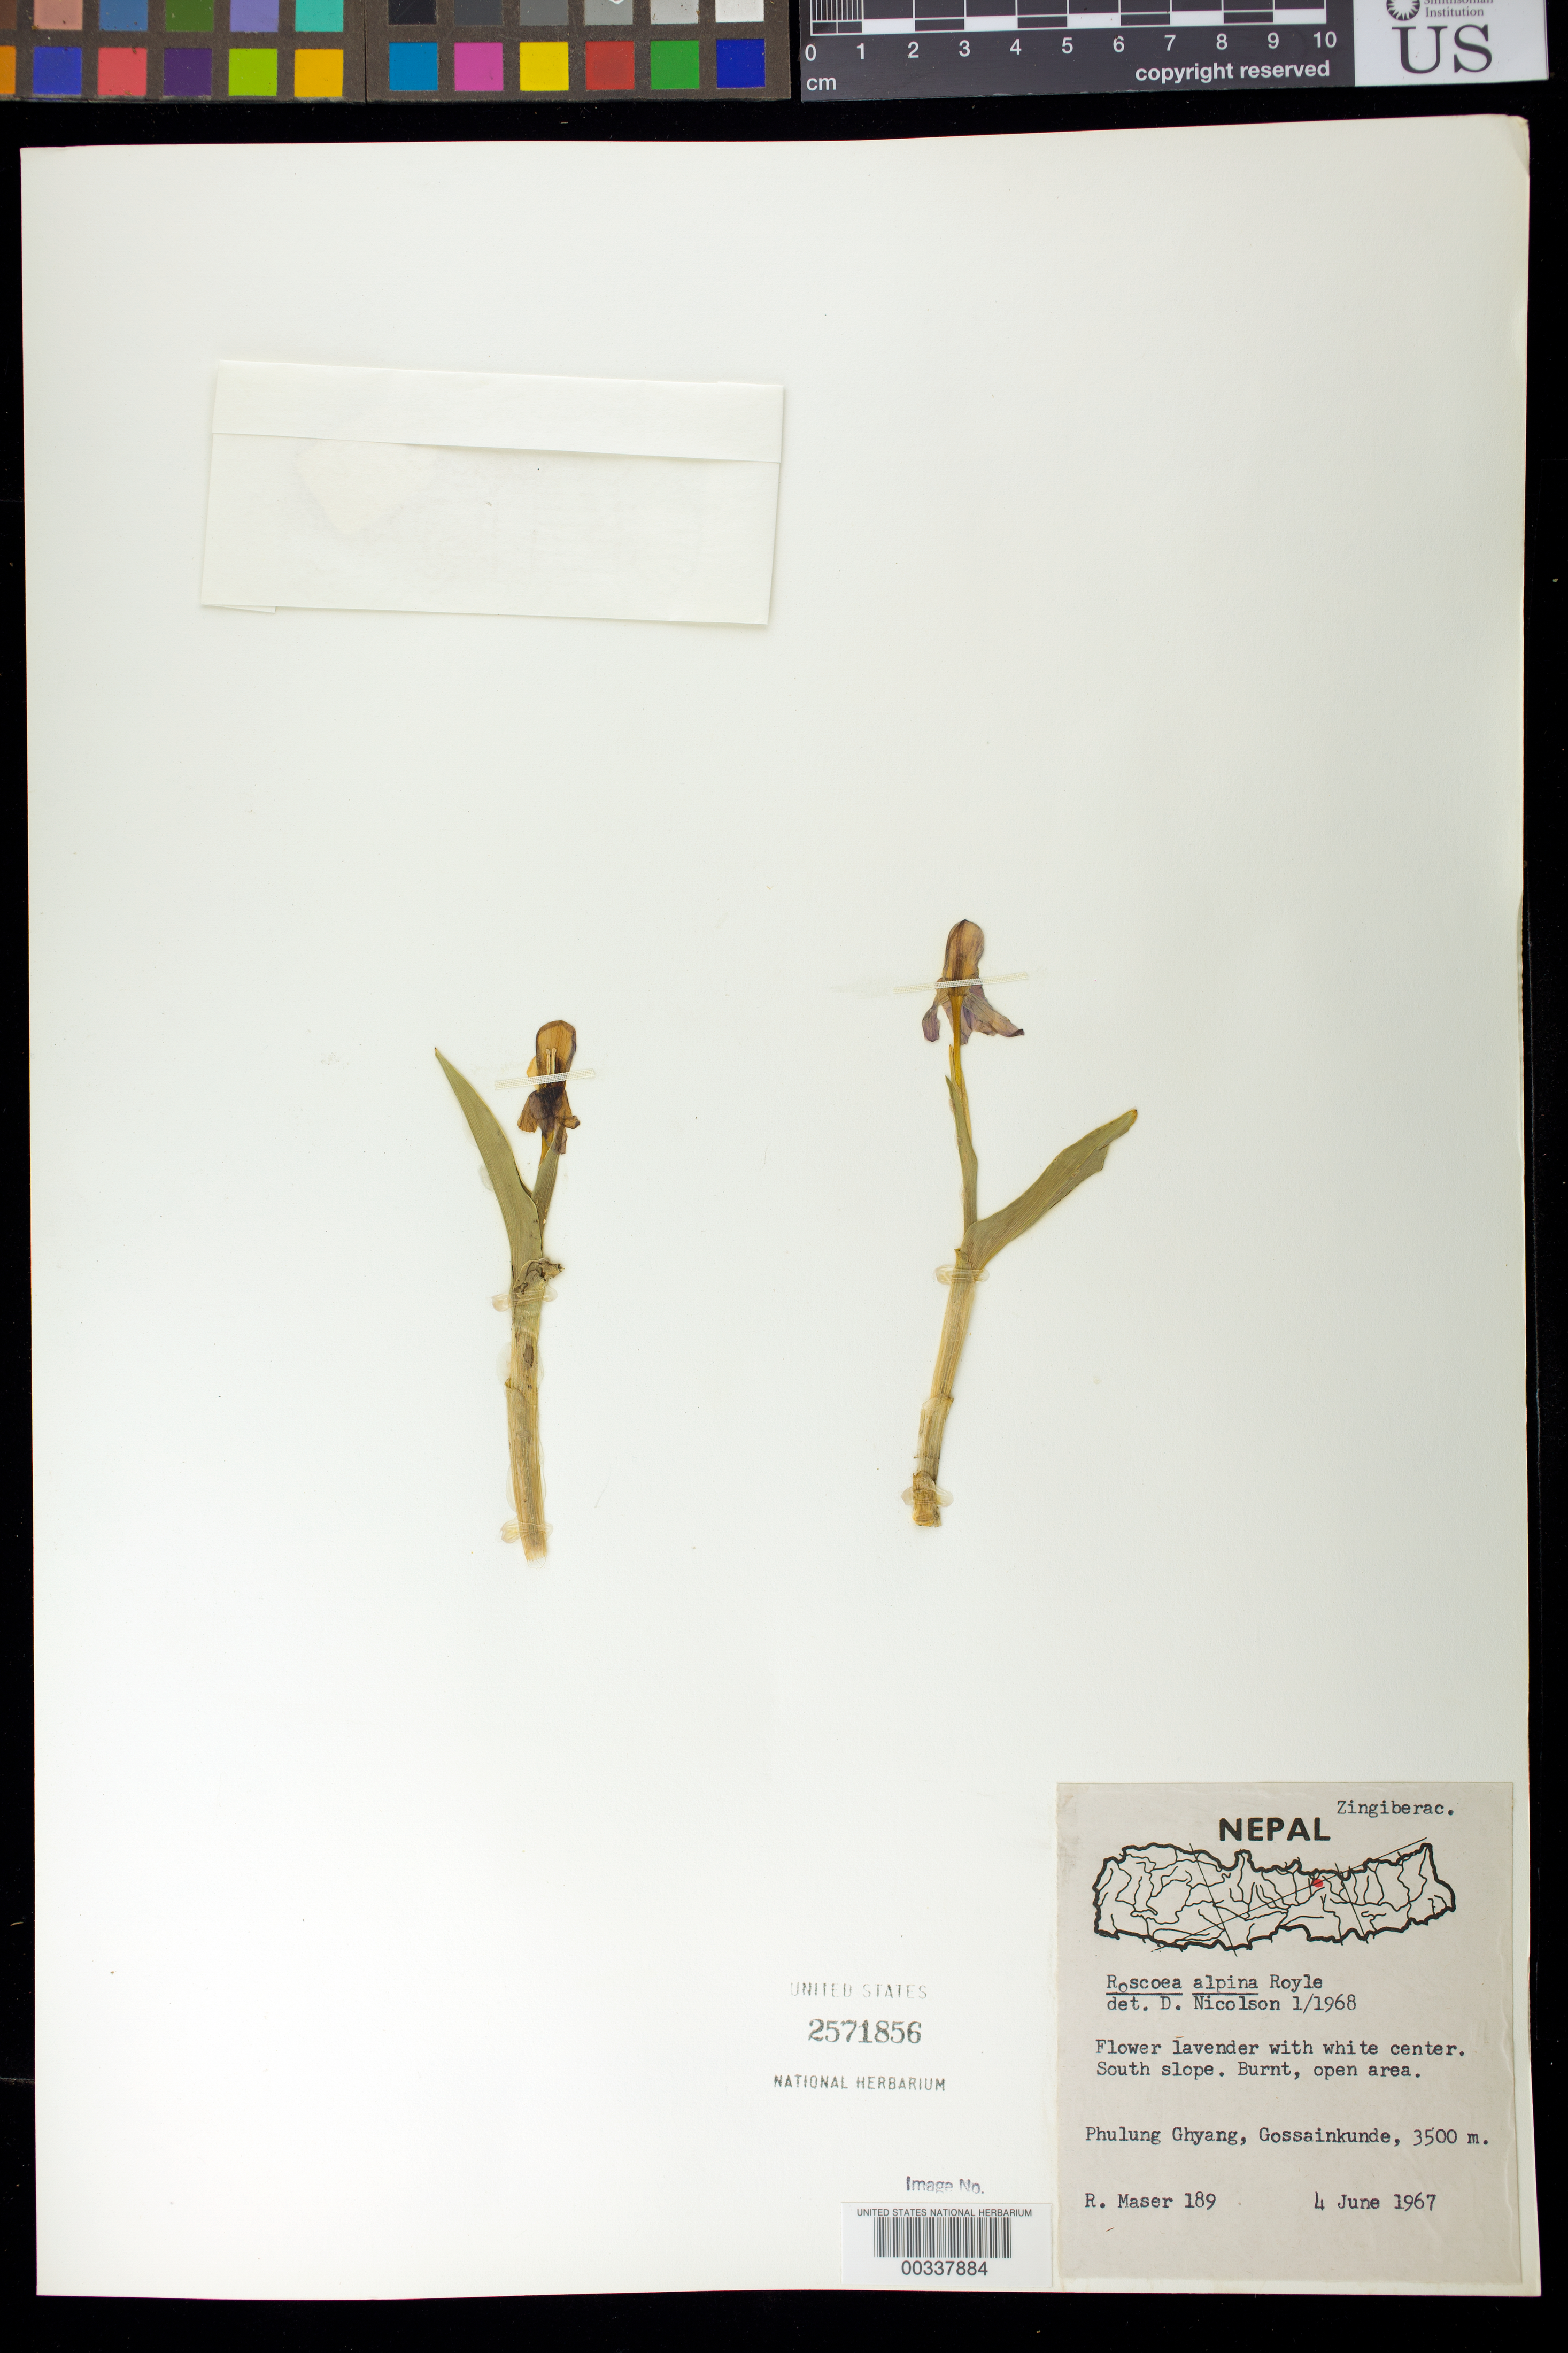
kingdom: Plantae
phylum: Tracheophyta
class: Liliopsida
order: Zingiberales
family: Zingiberaceae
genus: Roscoea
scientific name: Roscoea alpina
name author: Royle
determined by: Nicolson, Dan H.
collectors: R. Maser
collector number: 189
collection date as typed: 04 Jun 1967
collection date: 1967-06-04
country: Nepal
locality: Phulung ghyang, gossainkunde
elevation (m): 3500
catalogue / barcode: US 2571856